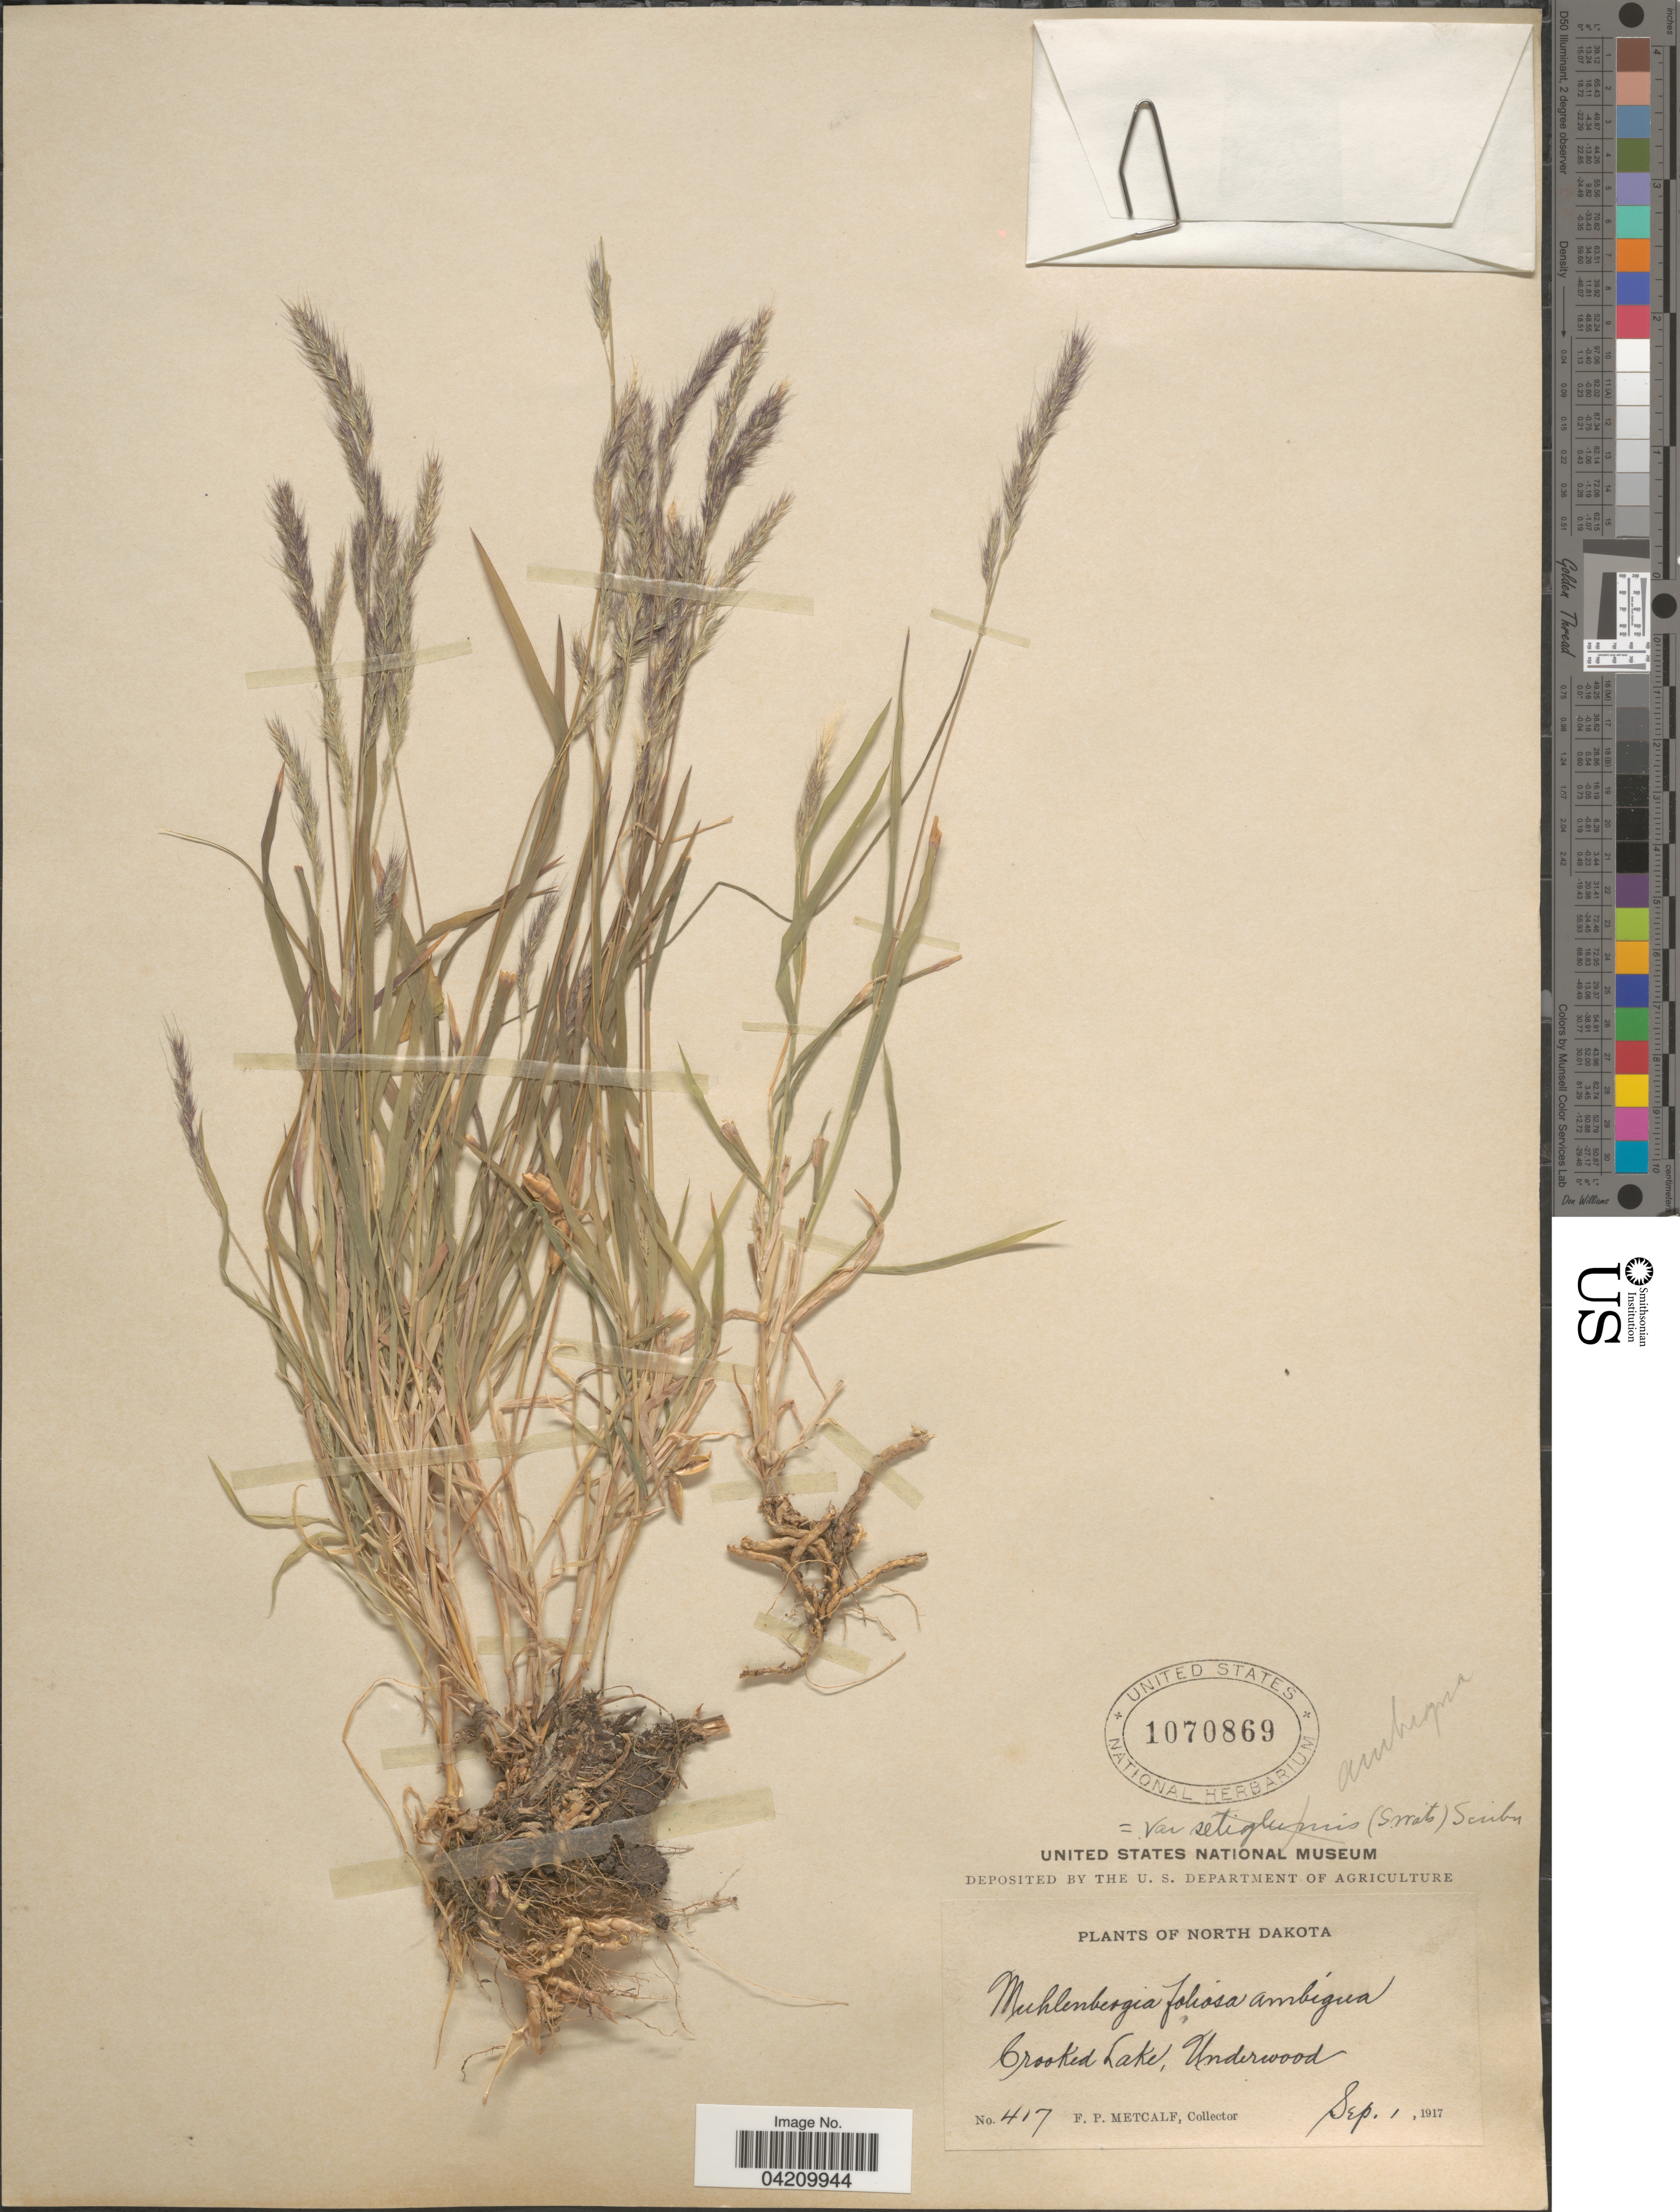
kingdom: Plantae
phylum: Tracheophyta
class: Liliopsida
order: Poales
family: Poaceae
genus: Muhlenbergia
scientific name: Muhlenbergia mexicana var. filiformis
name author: (Torr.) Scribn.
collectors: F. Metcalf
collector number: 417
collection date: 1917-09-01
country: United States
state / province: North Dakota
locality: Crooked Lake, Underwood.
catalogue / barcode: US 1070869